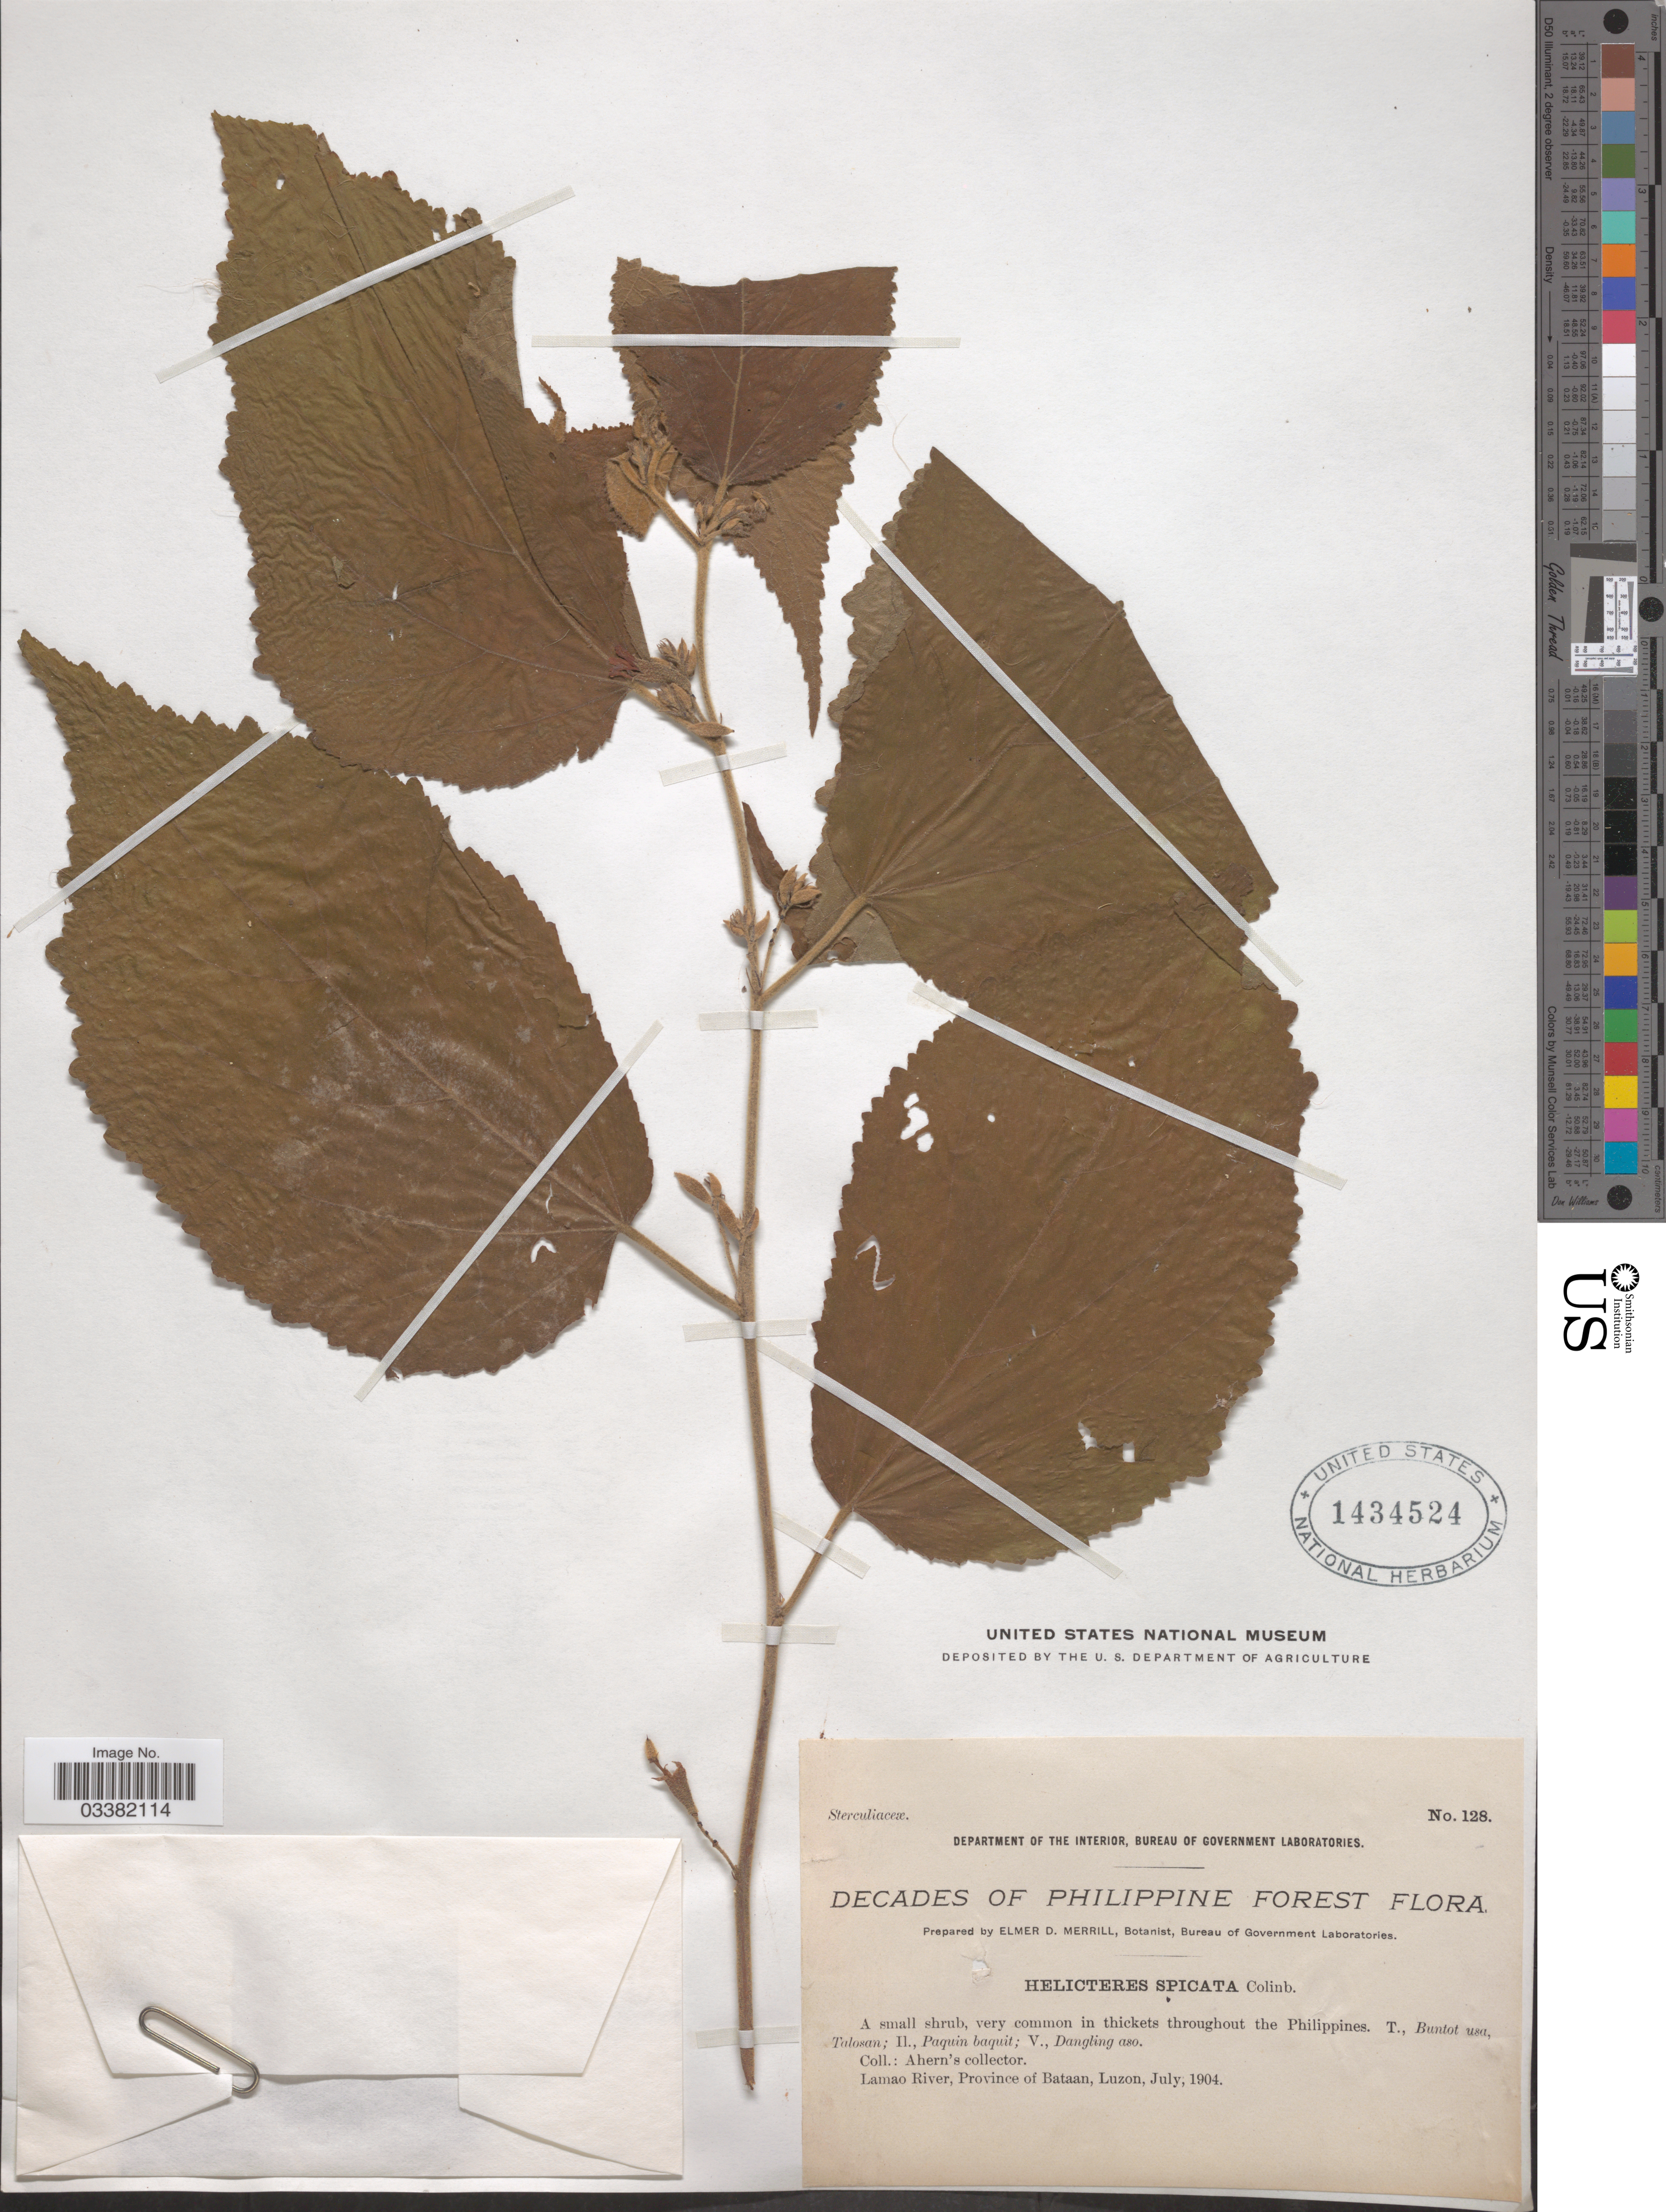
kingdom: Plantae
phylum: Tracheophyta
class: Magnoliopsida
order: Malvales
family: Malvaceae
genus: Helicteres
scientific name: Helicteres hirsuta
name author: Lour.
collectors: Ahern's collector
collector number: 128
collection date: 1904-07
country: Philippines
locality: Lamao River, Province of Bataan, Luzon.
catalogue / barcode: US 1434524